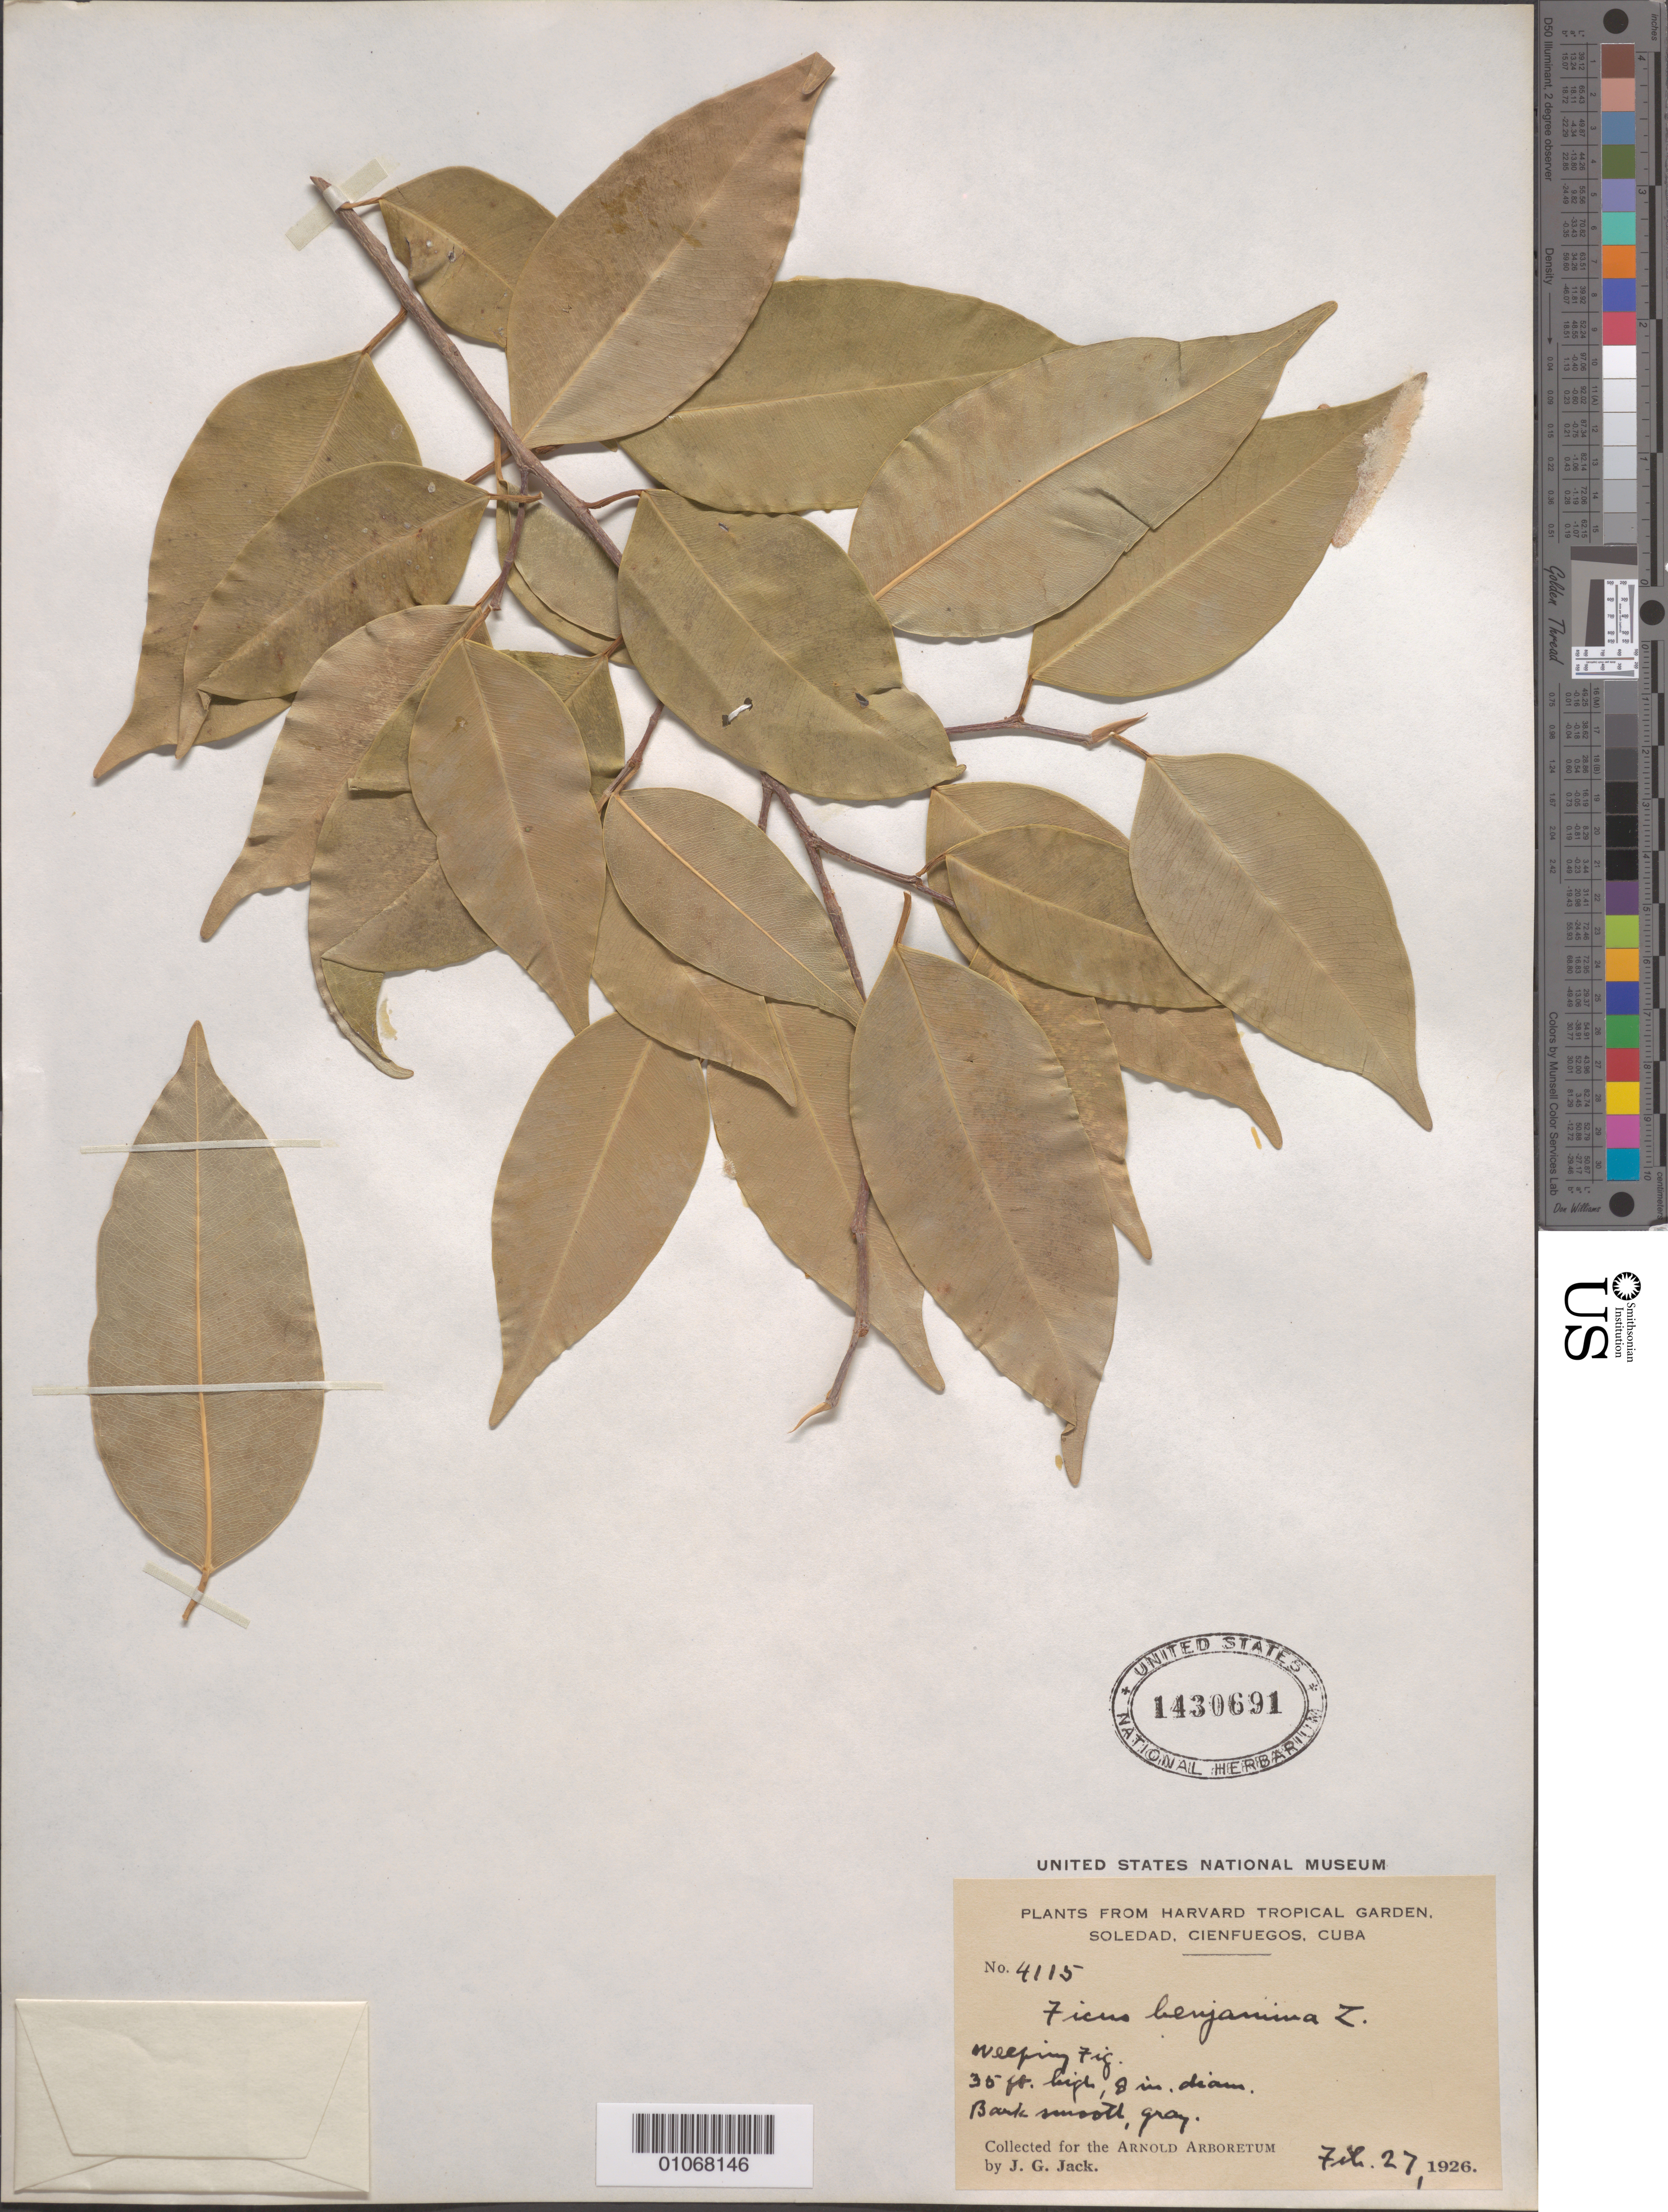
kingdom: Plantae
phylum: Tracheophyta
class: Magnoliopsida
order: Rosales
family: Moraceae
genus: Ficus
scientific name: Ficus benjamina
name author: L.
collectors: J. G. Jack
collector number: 4115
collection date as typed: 27 Feb 1926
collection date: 1926-02-27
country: Cuba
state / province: Cienfuegos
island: Cuba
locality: Cienfuegos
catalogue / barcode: US 1430691